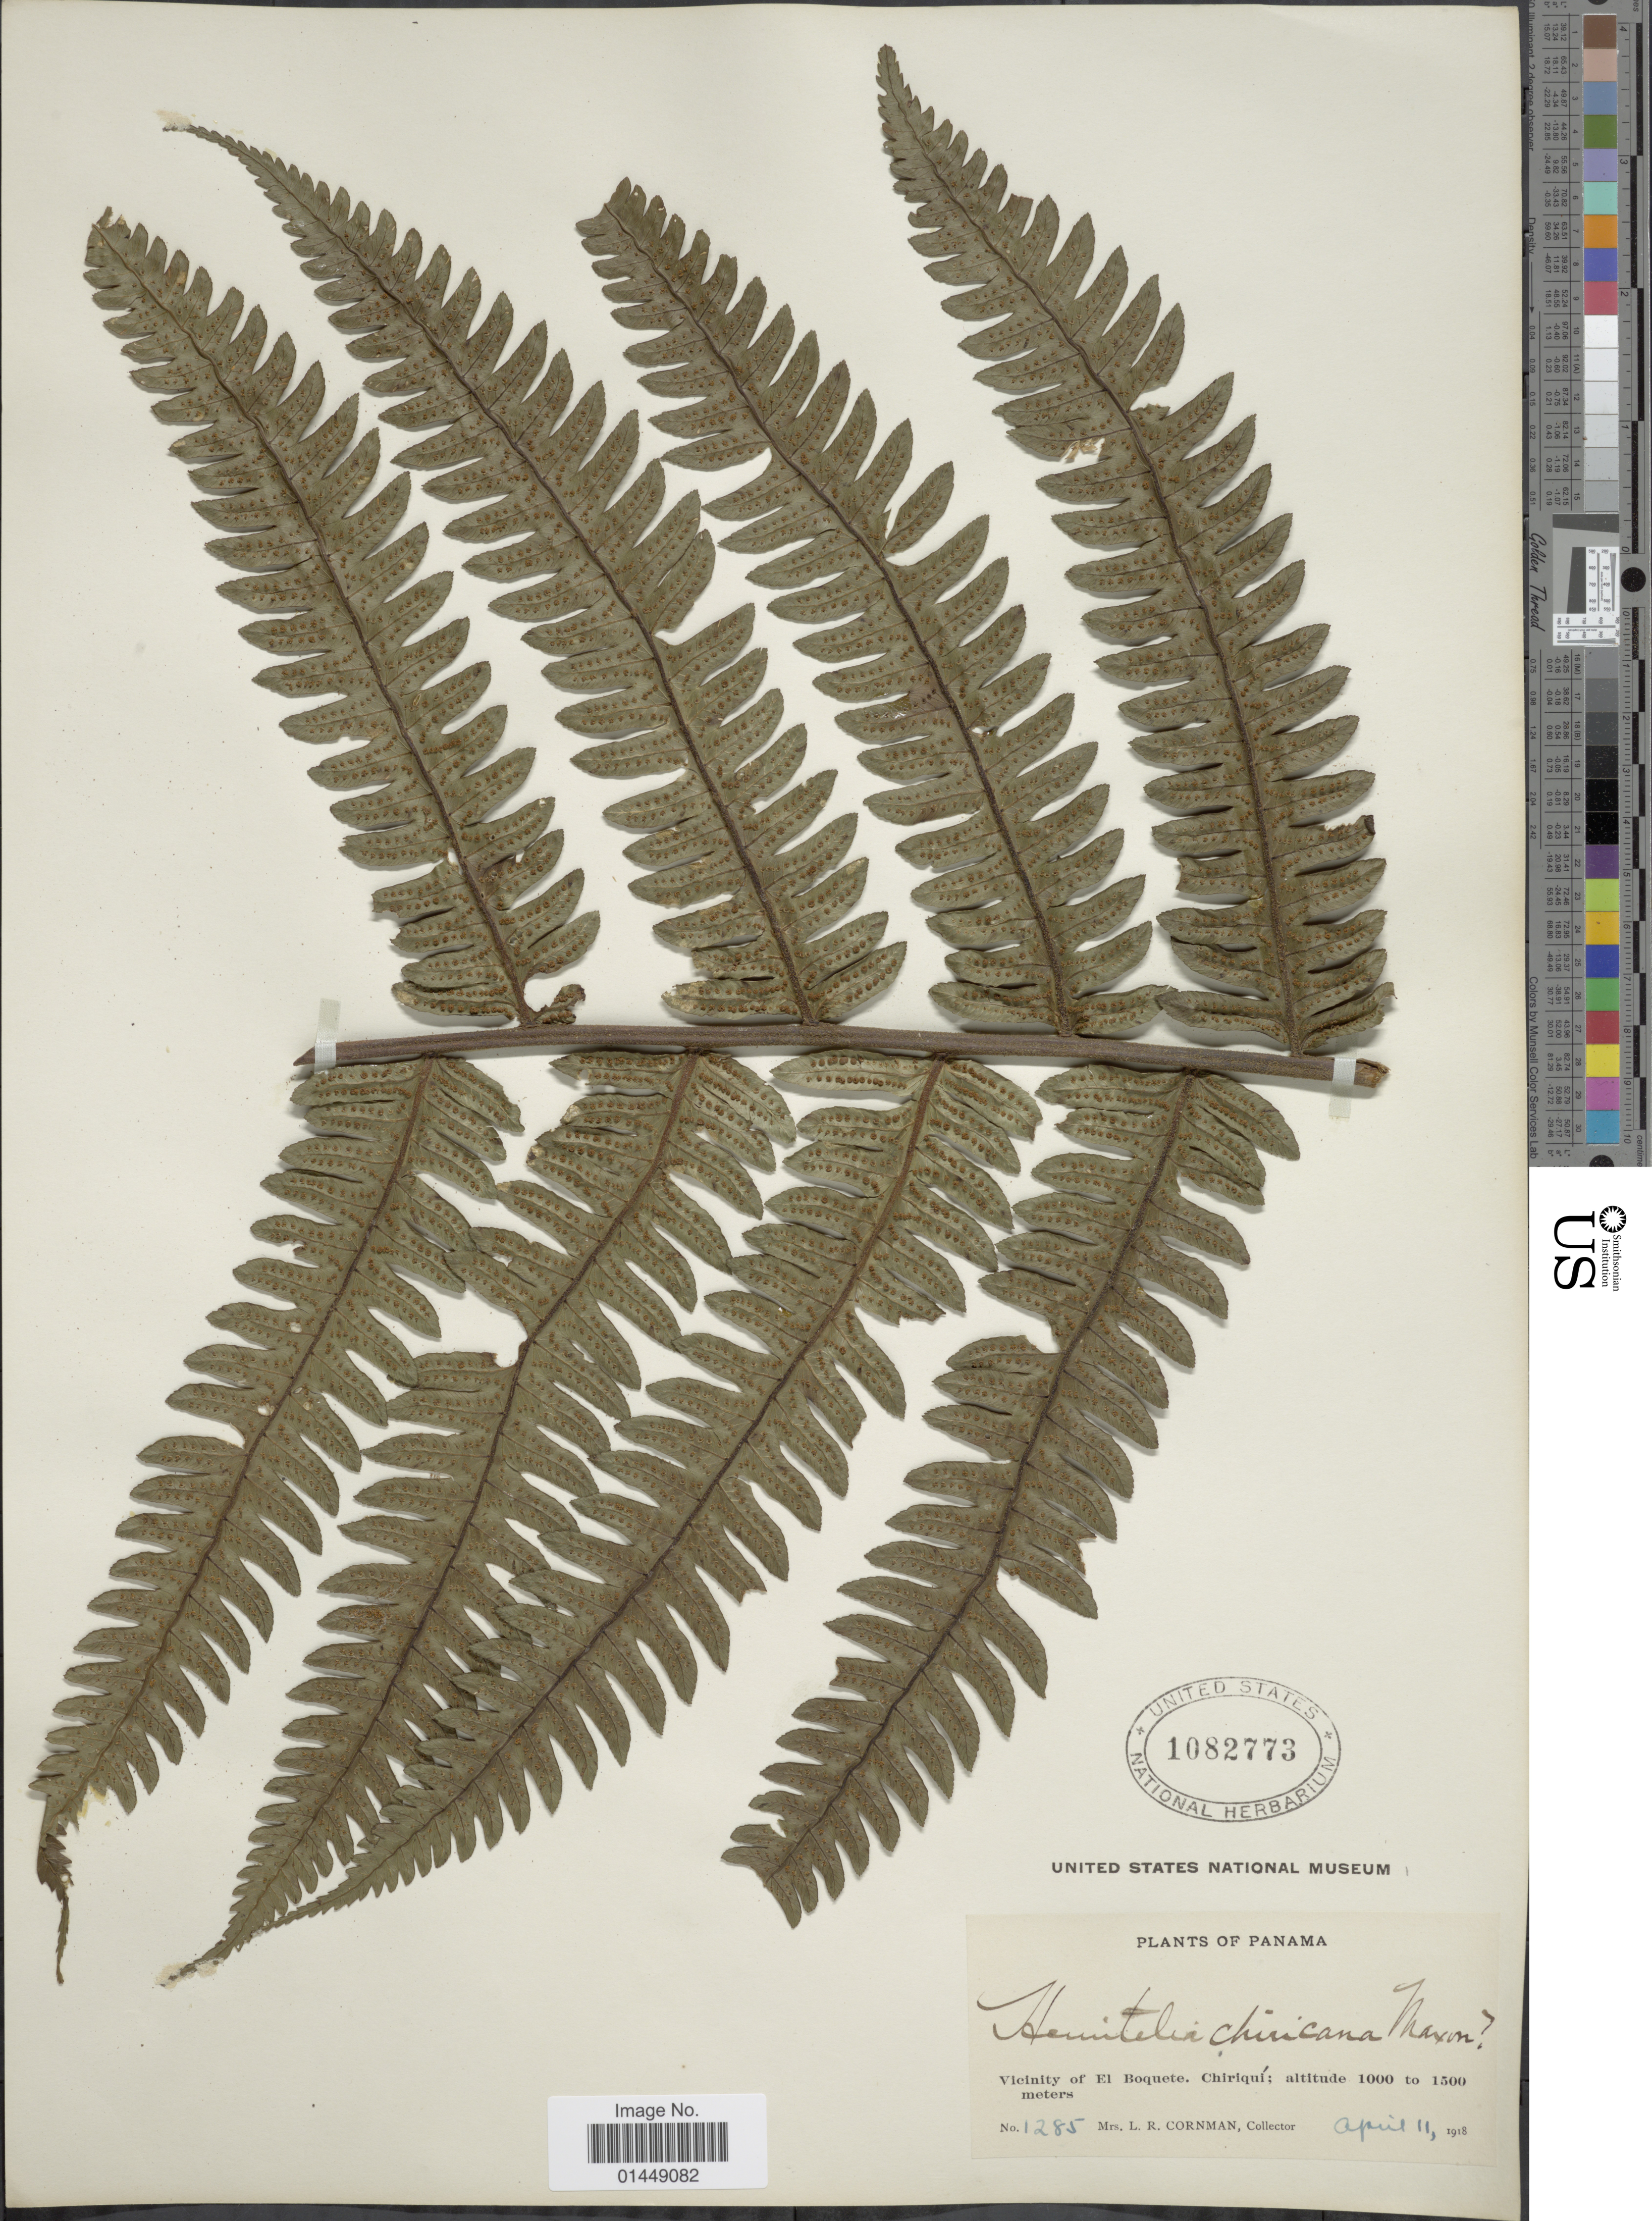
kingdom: Plantae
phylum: Tracheophyta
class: Polypodiopsida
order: Cyatheales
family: Cyatheaceae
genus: Cyathea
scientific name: Cyathea mutica var. chiricana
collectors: L. Cornman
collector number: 1285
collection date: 1918-04-11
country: Panama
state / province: Chiriqui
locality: Vicinity of El Boquete. Chiriquí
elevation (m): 1000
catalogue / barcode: US 1082773